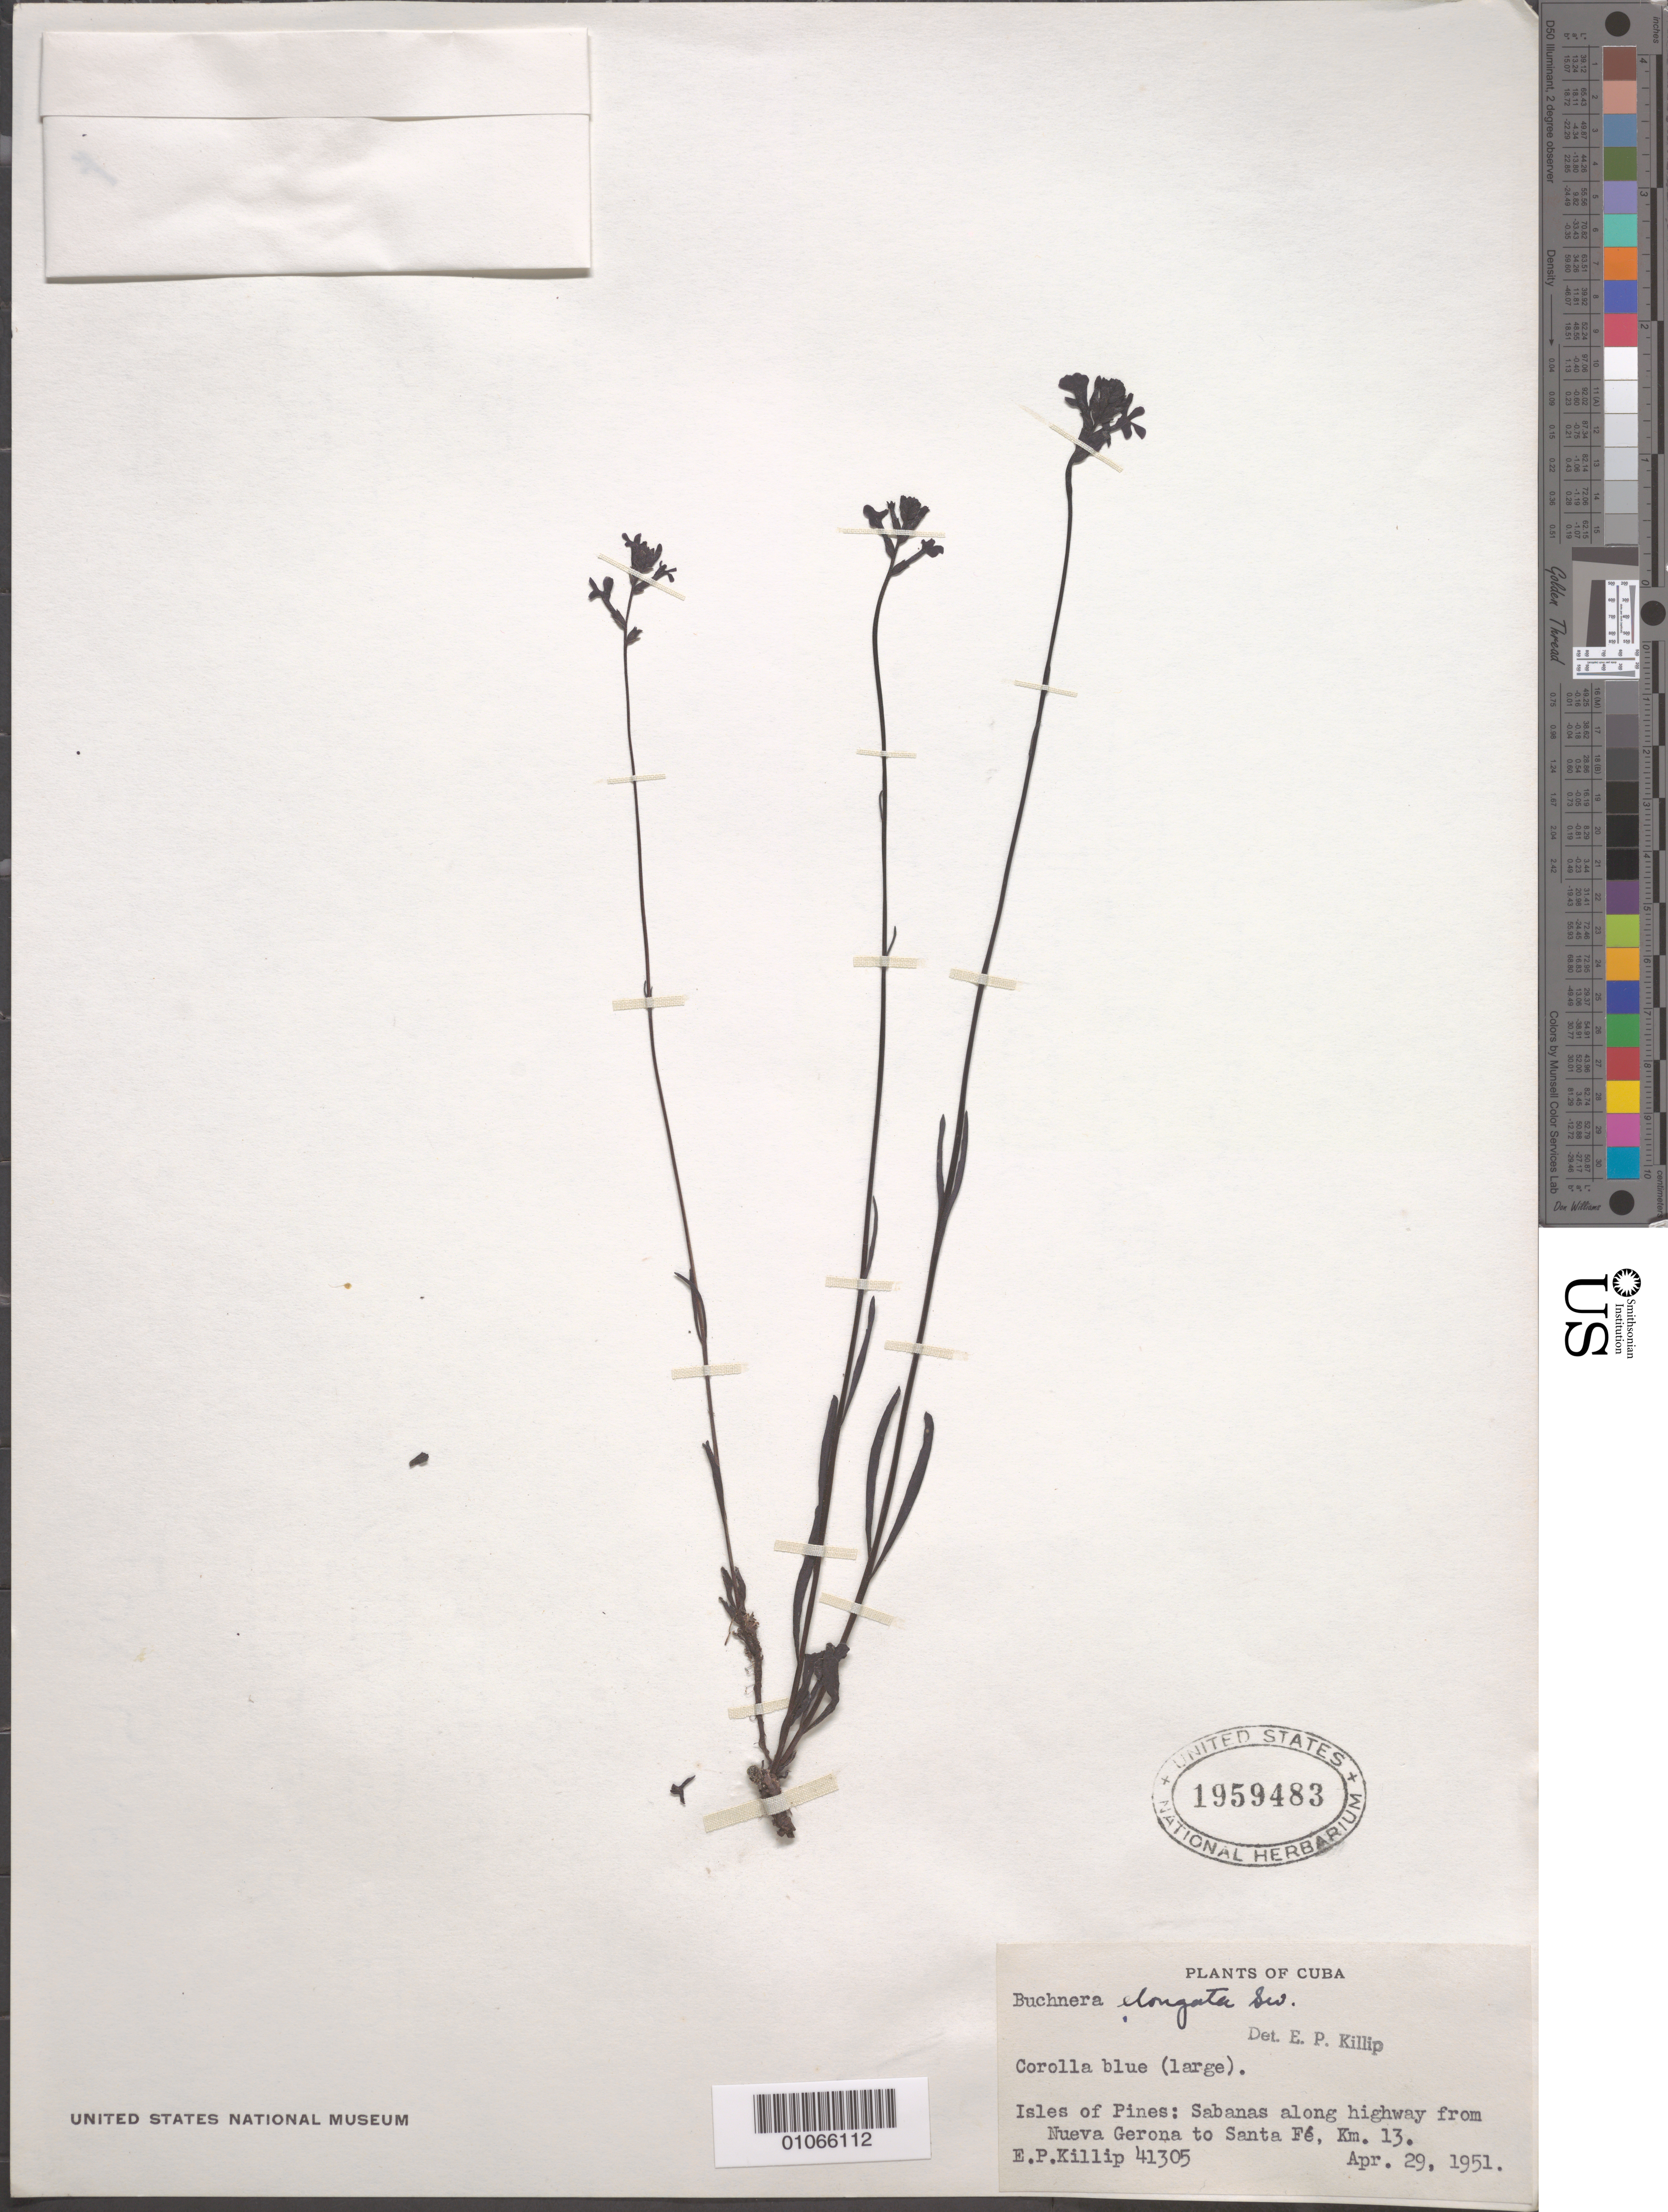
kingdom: Plantae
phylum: Tracheophyta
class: Magnoliopsida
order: Lamiales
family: Orobanchaceae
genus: Buchnera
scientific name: Buchnera elongata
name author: Sw.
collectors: E. P. Killip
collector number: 41305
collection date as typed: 29 Apr 1951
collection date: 1951-04-29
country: Cuba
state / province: Isla de La Juventud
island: Isla de la Juventud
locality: Savannas along highway from Nueva Gerona to Santa Fe, Km 13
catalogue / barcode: US 1959483